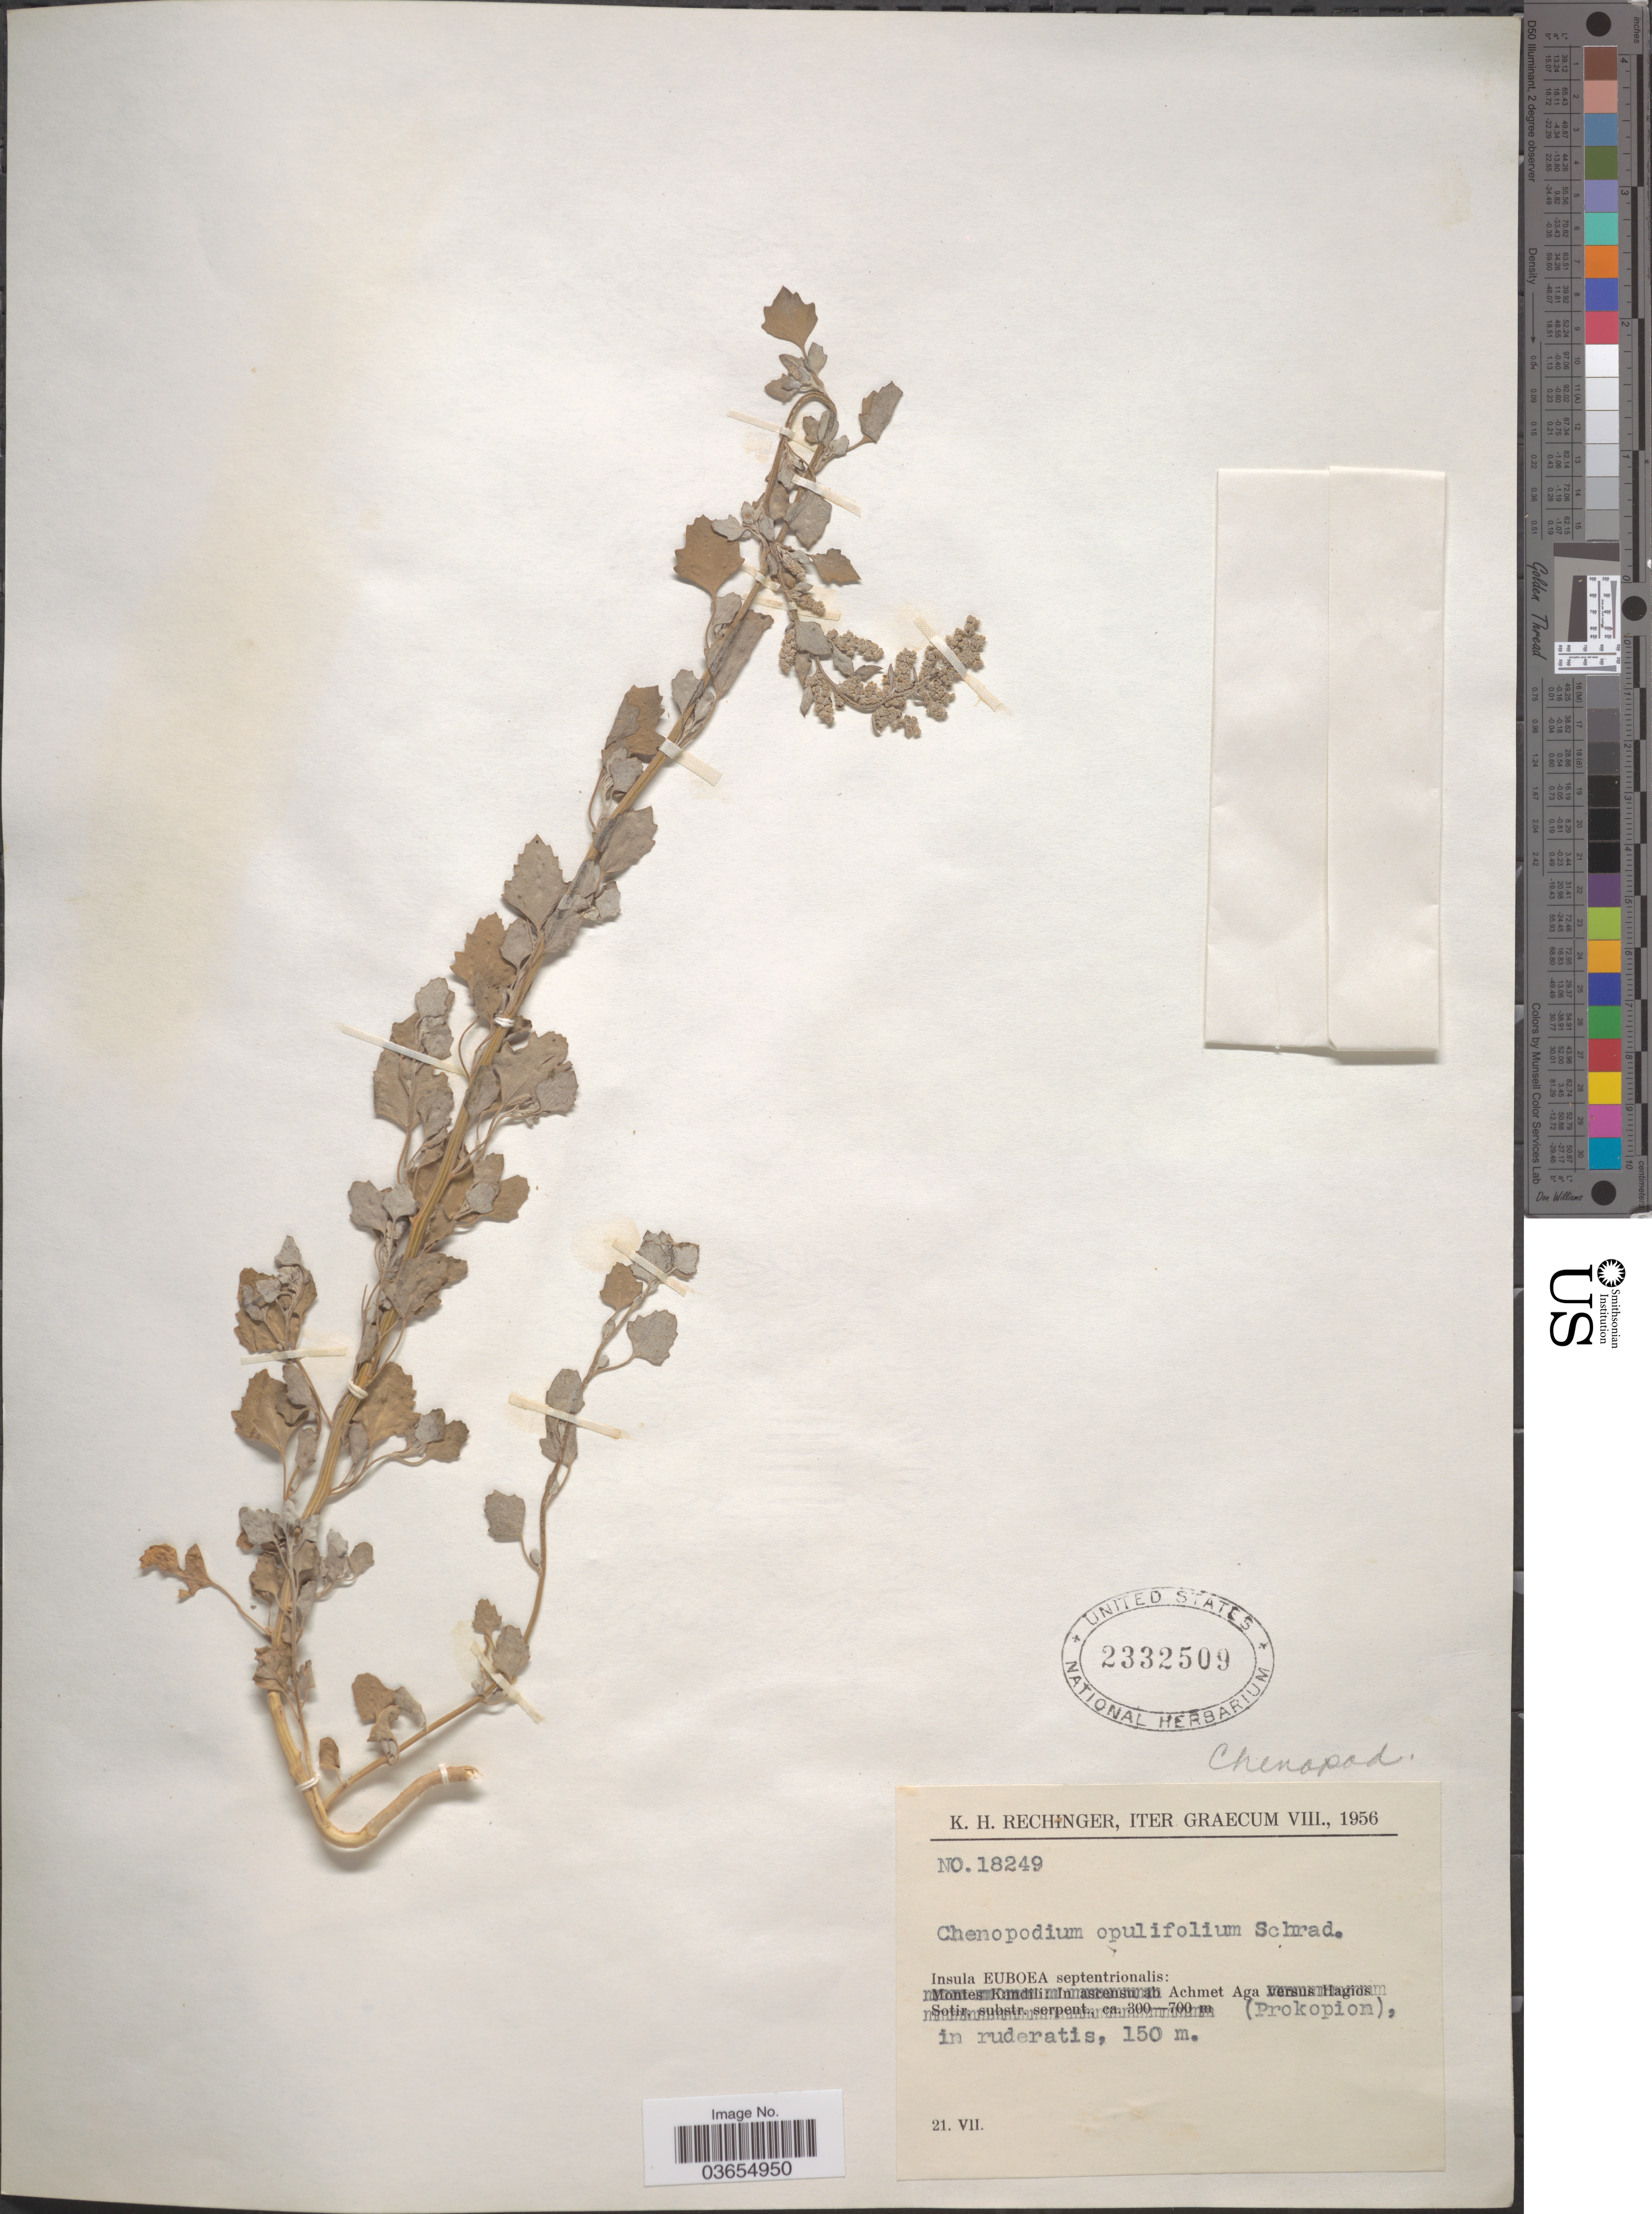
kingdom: Plantae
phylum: Tracheophyta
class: Magnoliopsida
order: Caryophyllales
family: Amaranthaceae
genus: Chenopodium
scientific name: Chenopodium opulifolium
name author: Schrad. ex W.D.J. Koch & Ziz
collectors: K. H. Rechinger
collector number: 18249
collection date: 1956-07-21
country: Greece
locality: Iter Graecum. Insula Euboea septentrionalis: Achmet Aga (Prokopion), in ruderatis.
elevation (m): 150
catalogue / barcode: US 2332509